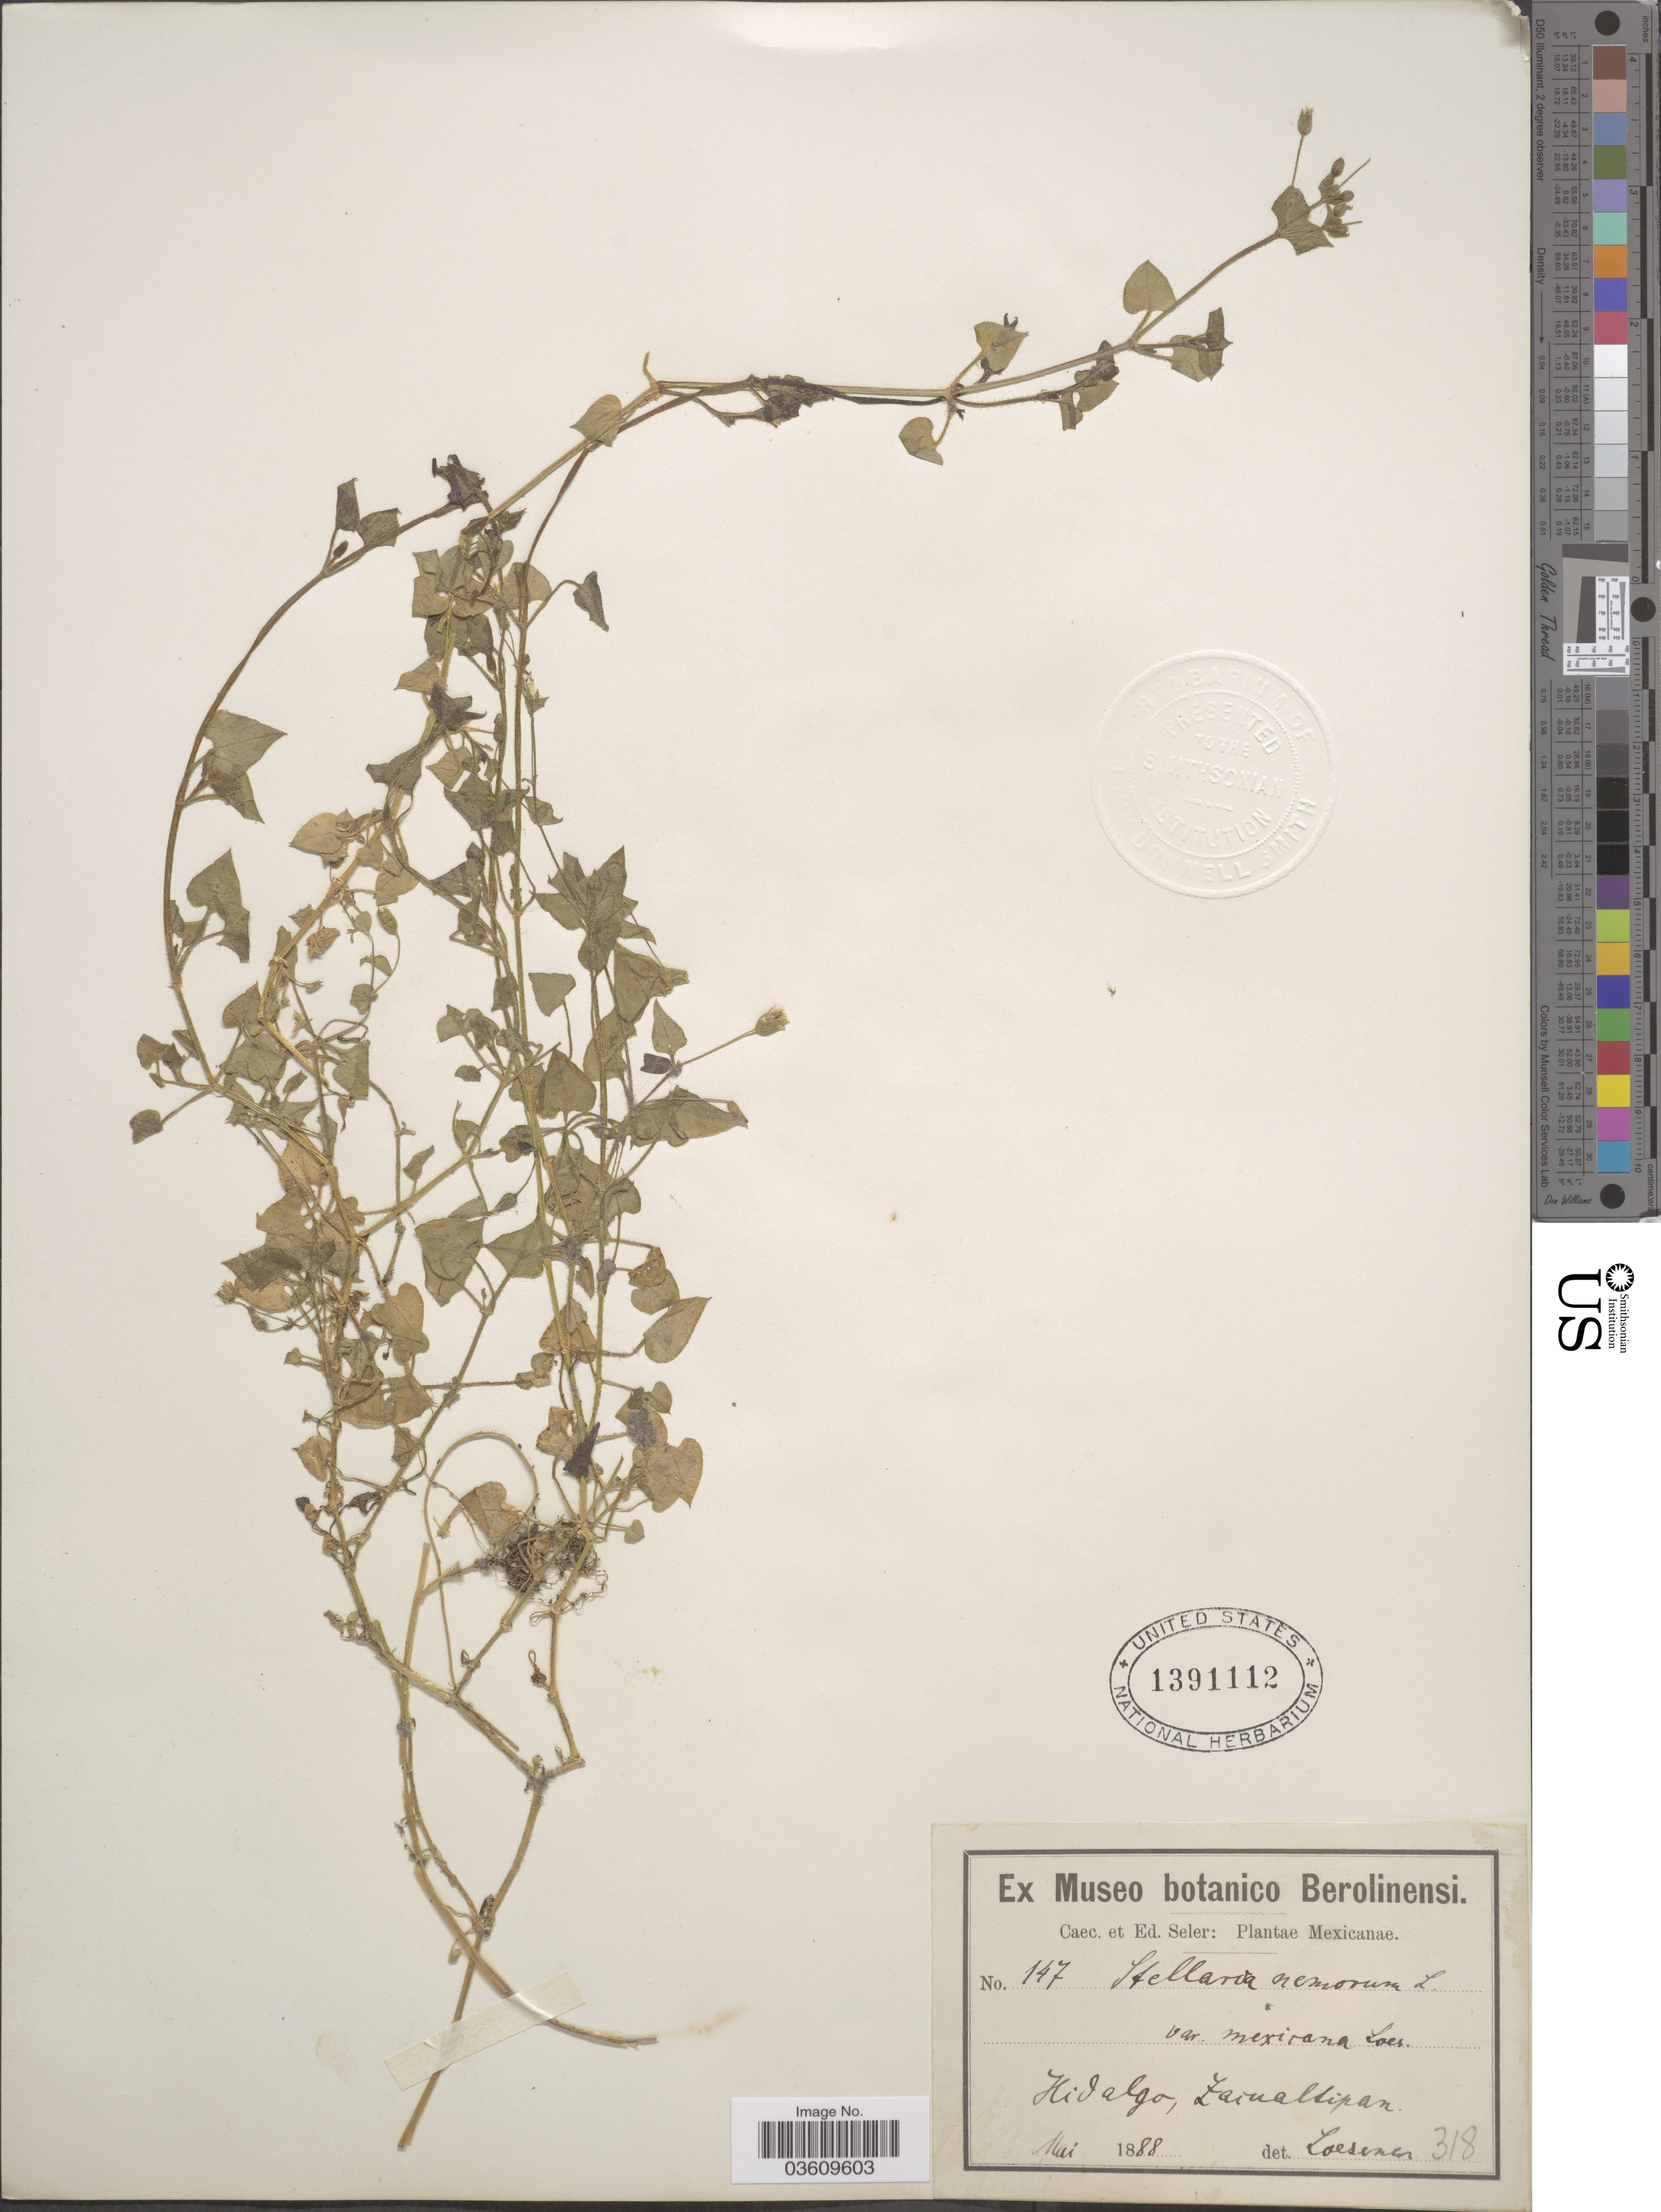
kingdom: Plantae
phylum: Tracheophyta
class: Magnoliopsida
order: Caryophyllales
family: Caryophyllaceae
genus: Stellaria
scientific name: Stellaria cuspidata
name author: Willd. ex Schltdl.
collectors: C. Seler & E. G. Seler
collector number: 147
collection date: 1888-05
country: Mexico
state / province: Hidalgo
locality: Zacualtipan.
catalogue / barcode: US 1391112